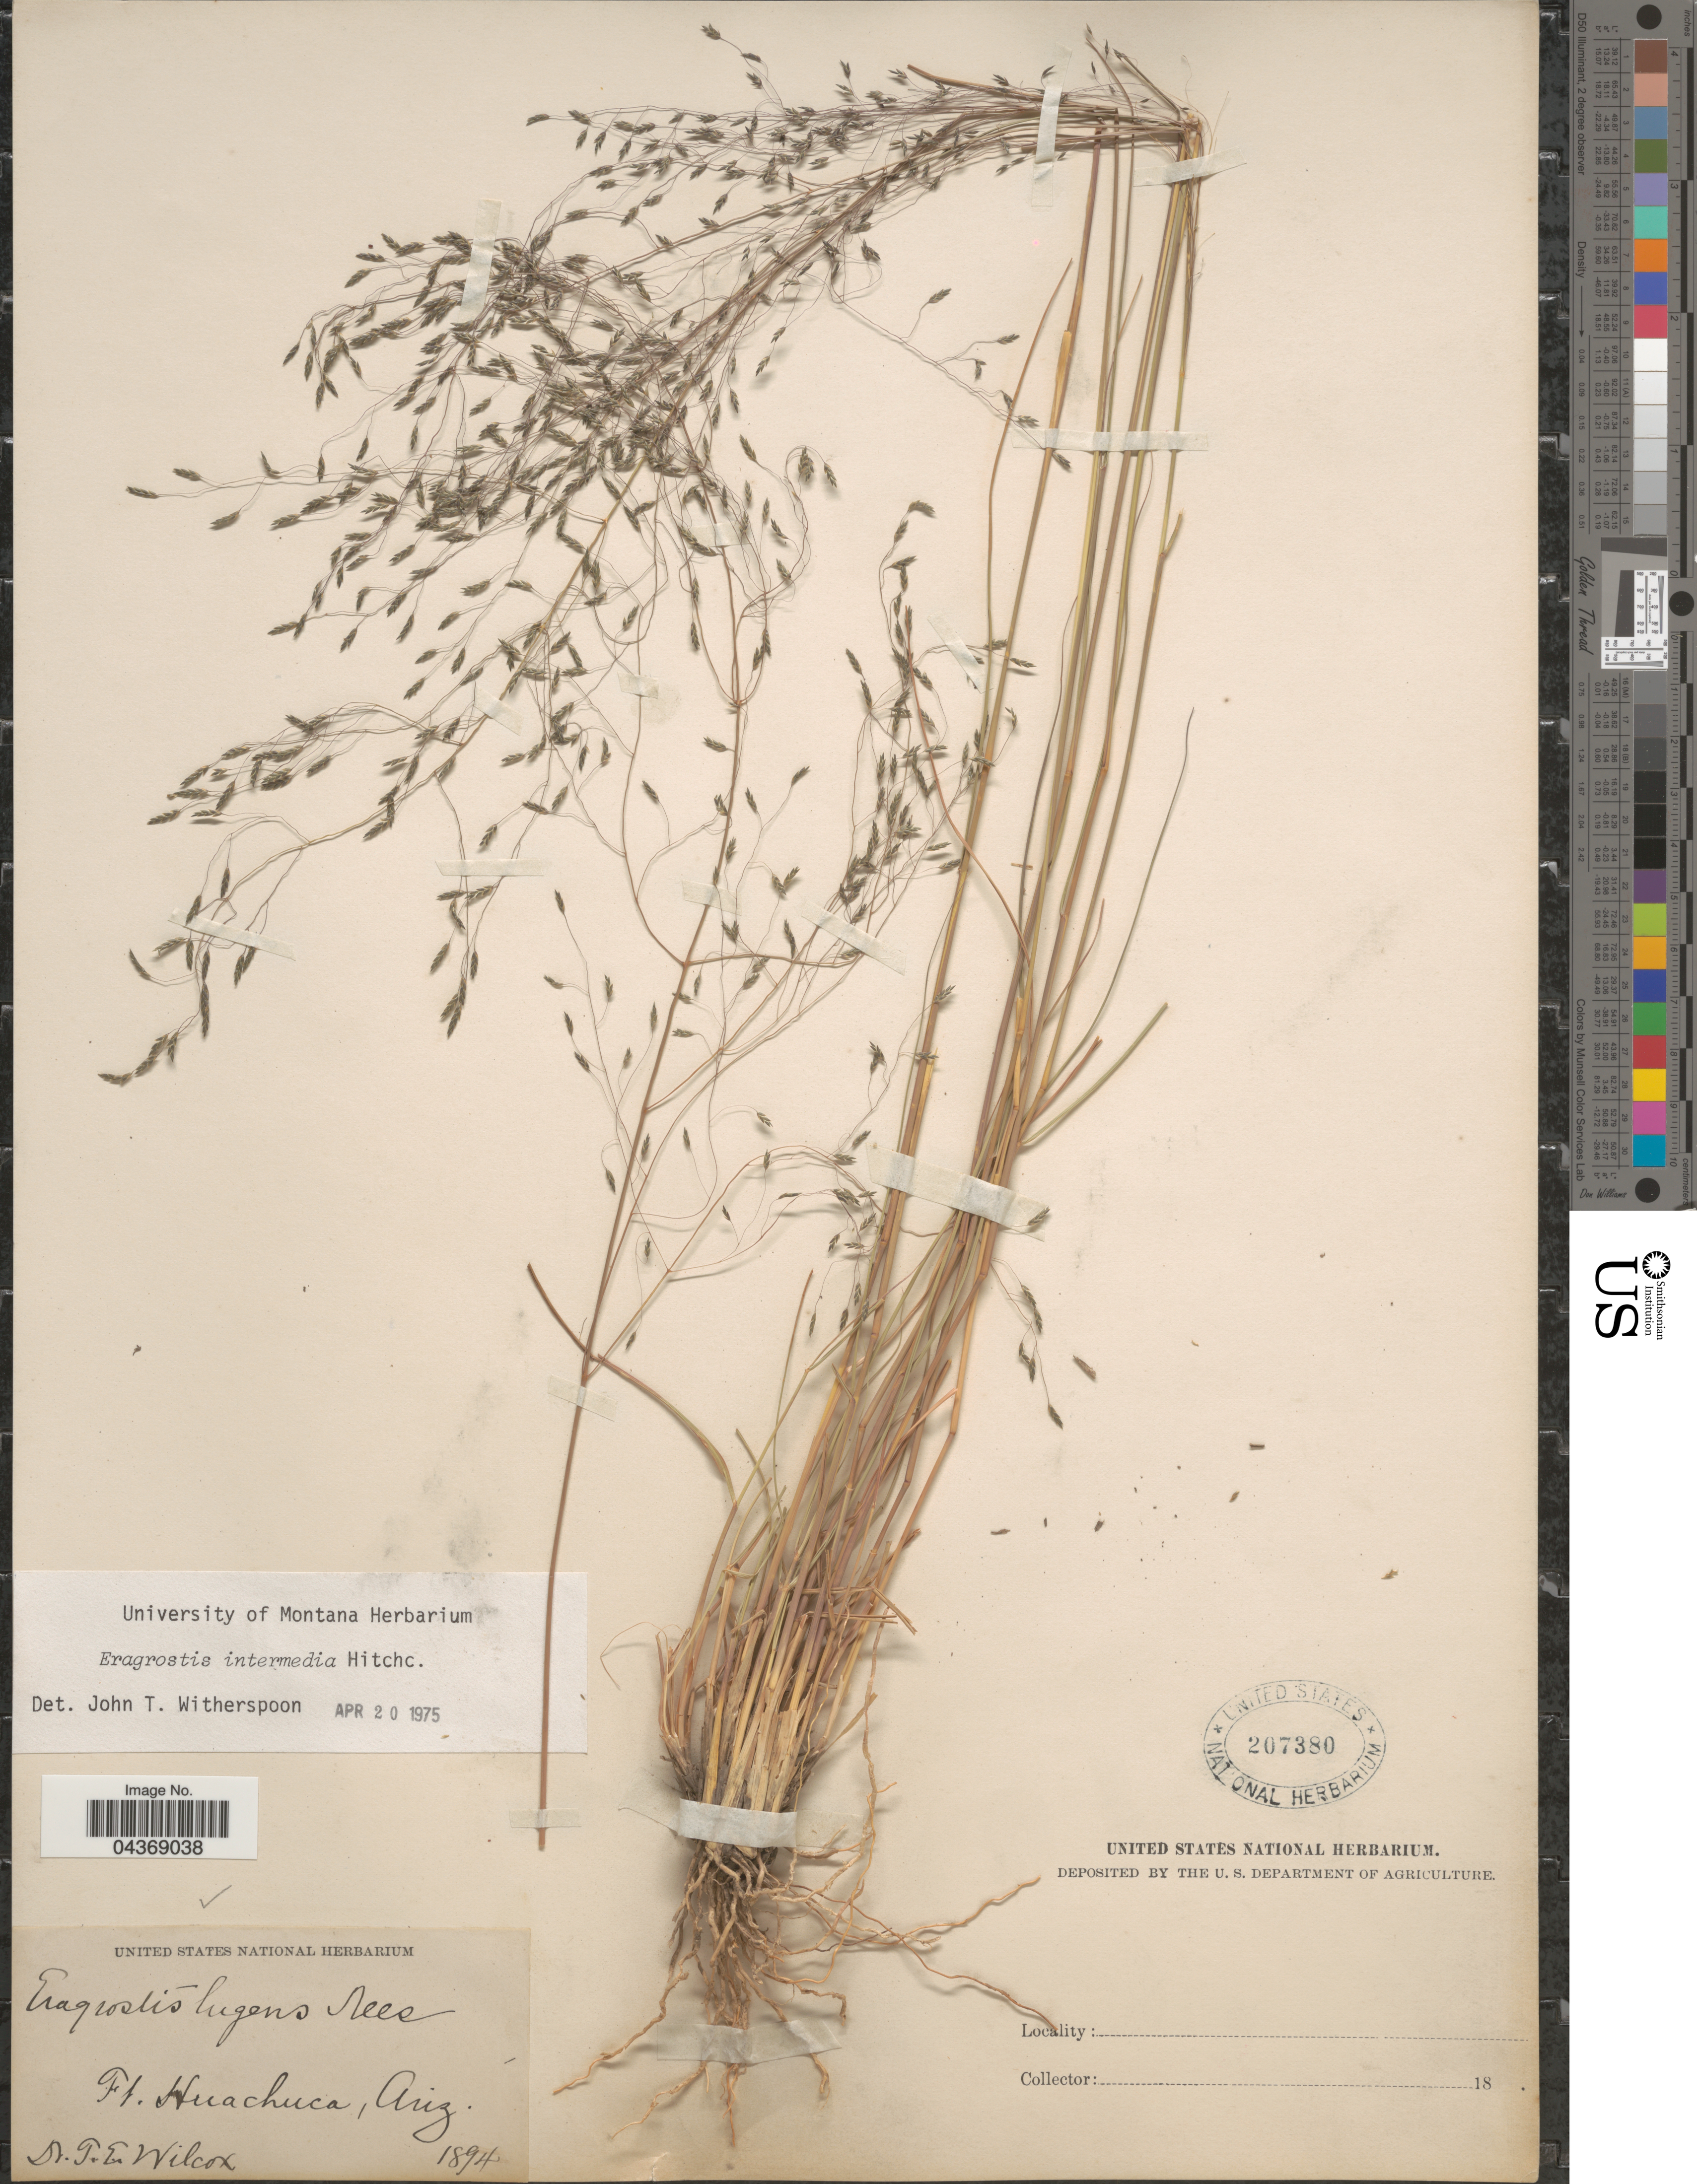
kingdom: Plantae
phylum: Tracheophyta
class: Liliopsida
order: Poales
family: Poaceae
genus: Eragrostis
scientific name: Eragrostis intermedia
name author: Hitchc.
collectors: T. E. Wilcox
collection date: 1894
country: United States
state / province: Arizona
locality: Ft. Huachuca.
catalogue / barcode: US 207380